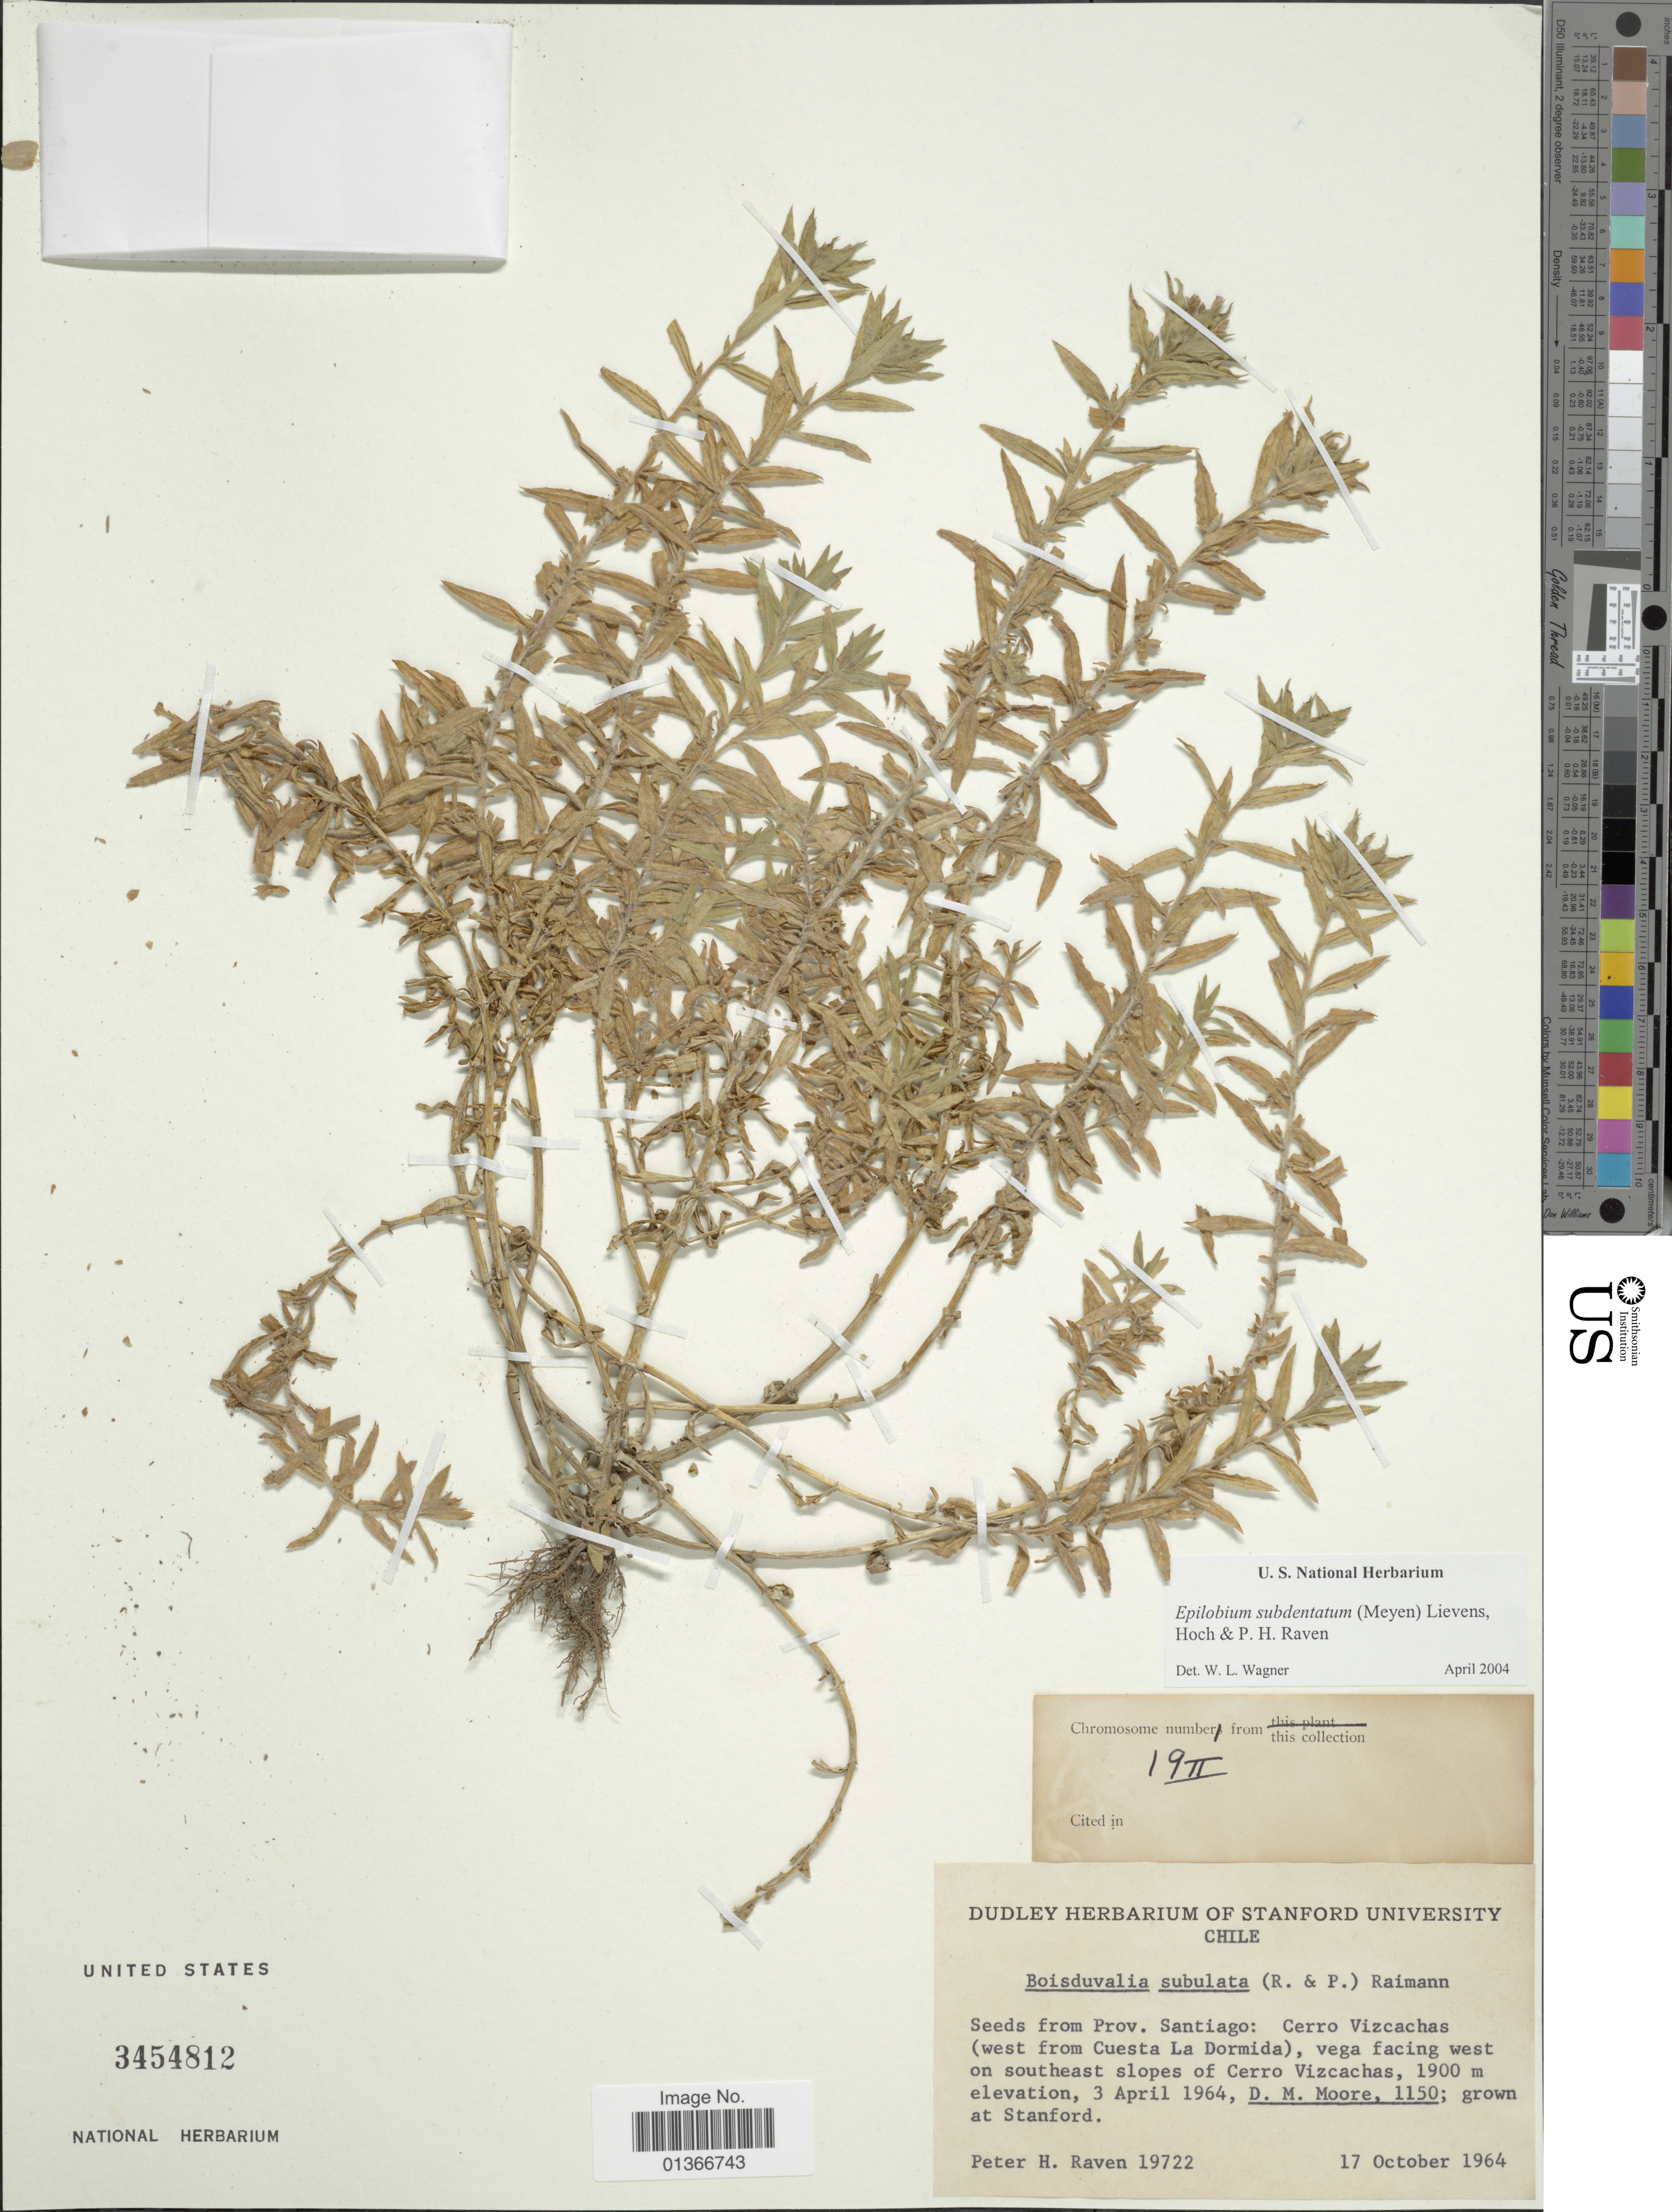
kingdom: Plantae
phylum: Tracheophyta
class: Magnoliopsida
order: Myrtales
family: Onagraceae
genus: Epilobium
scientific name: Epilobium subdentatum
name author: (Meyen) Lievens & Hoch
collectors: P. Raven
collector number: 19722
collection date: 1964-10-17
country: Chile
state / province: Región Metropolitana (RM)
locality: Seeds from Prov. Santiago: Cerro Vizcachas (west from Cuesta La Dormida), vega facing west on southeast slopes of Cerro Vizcachas.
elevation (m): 1900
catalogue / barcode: US 3454812